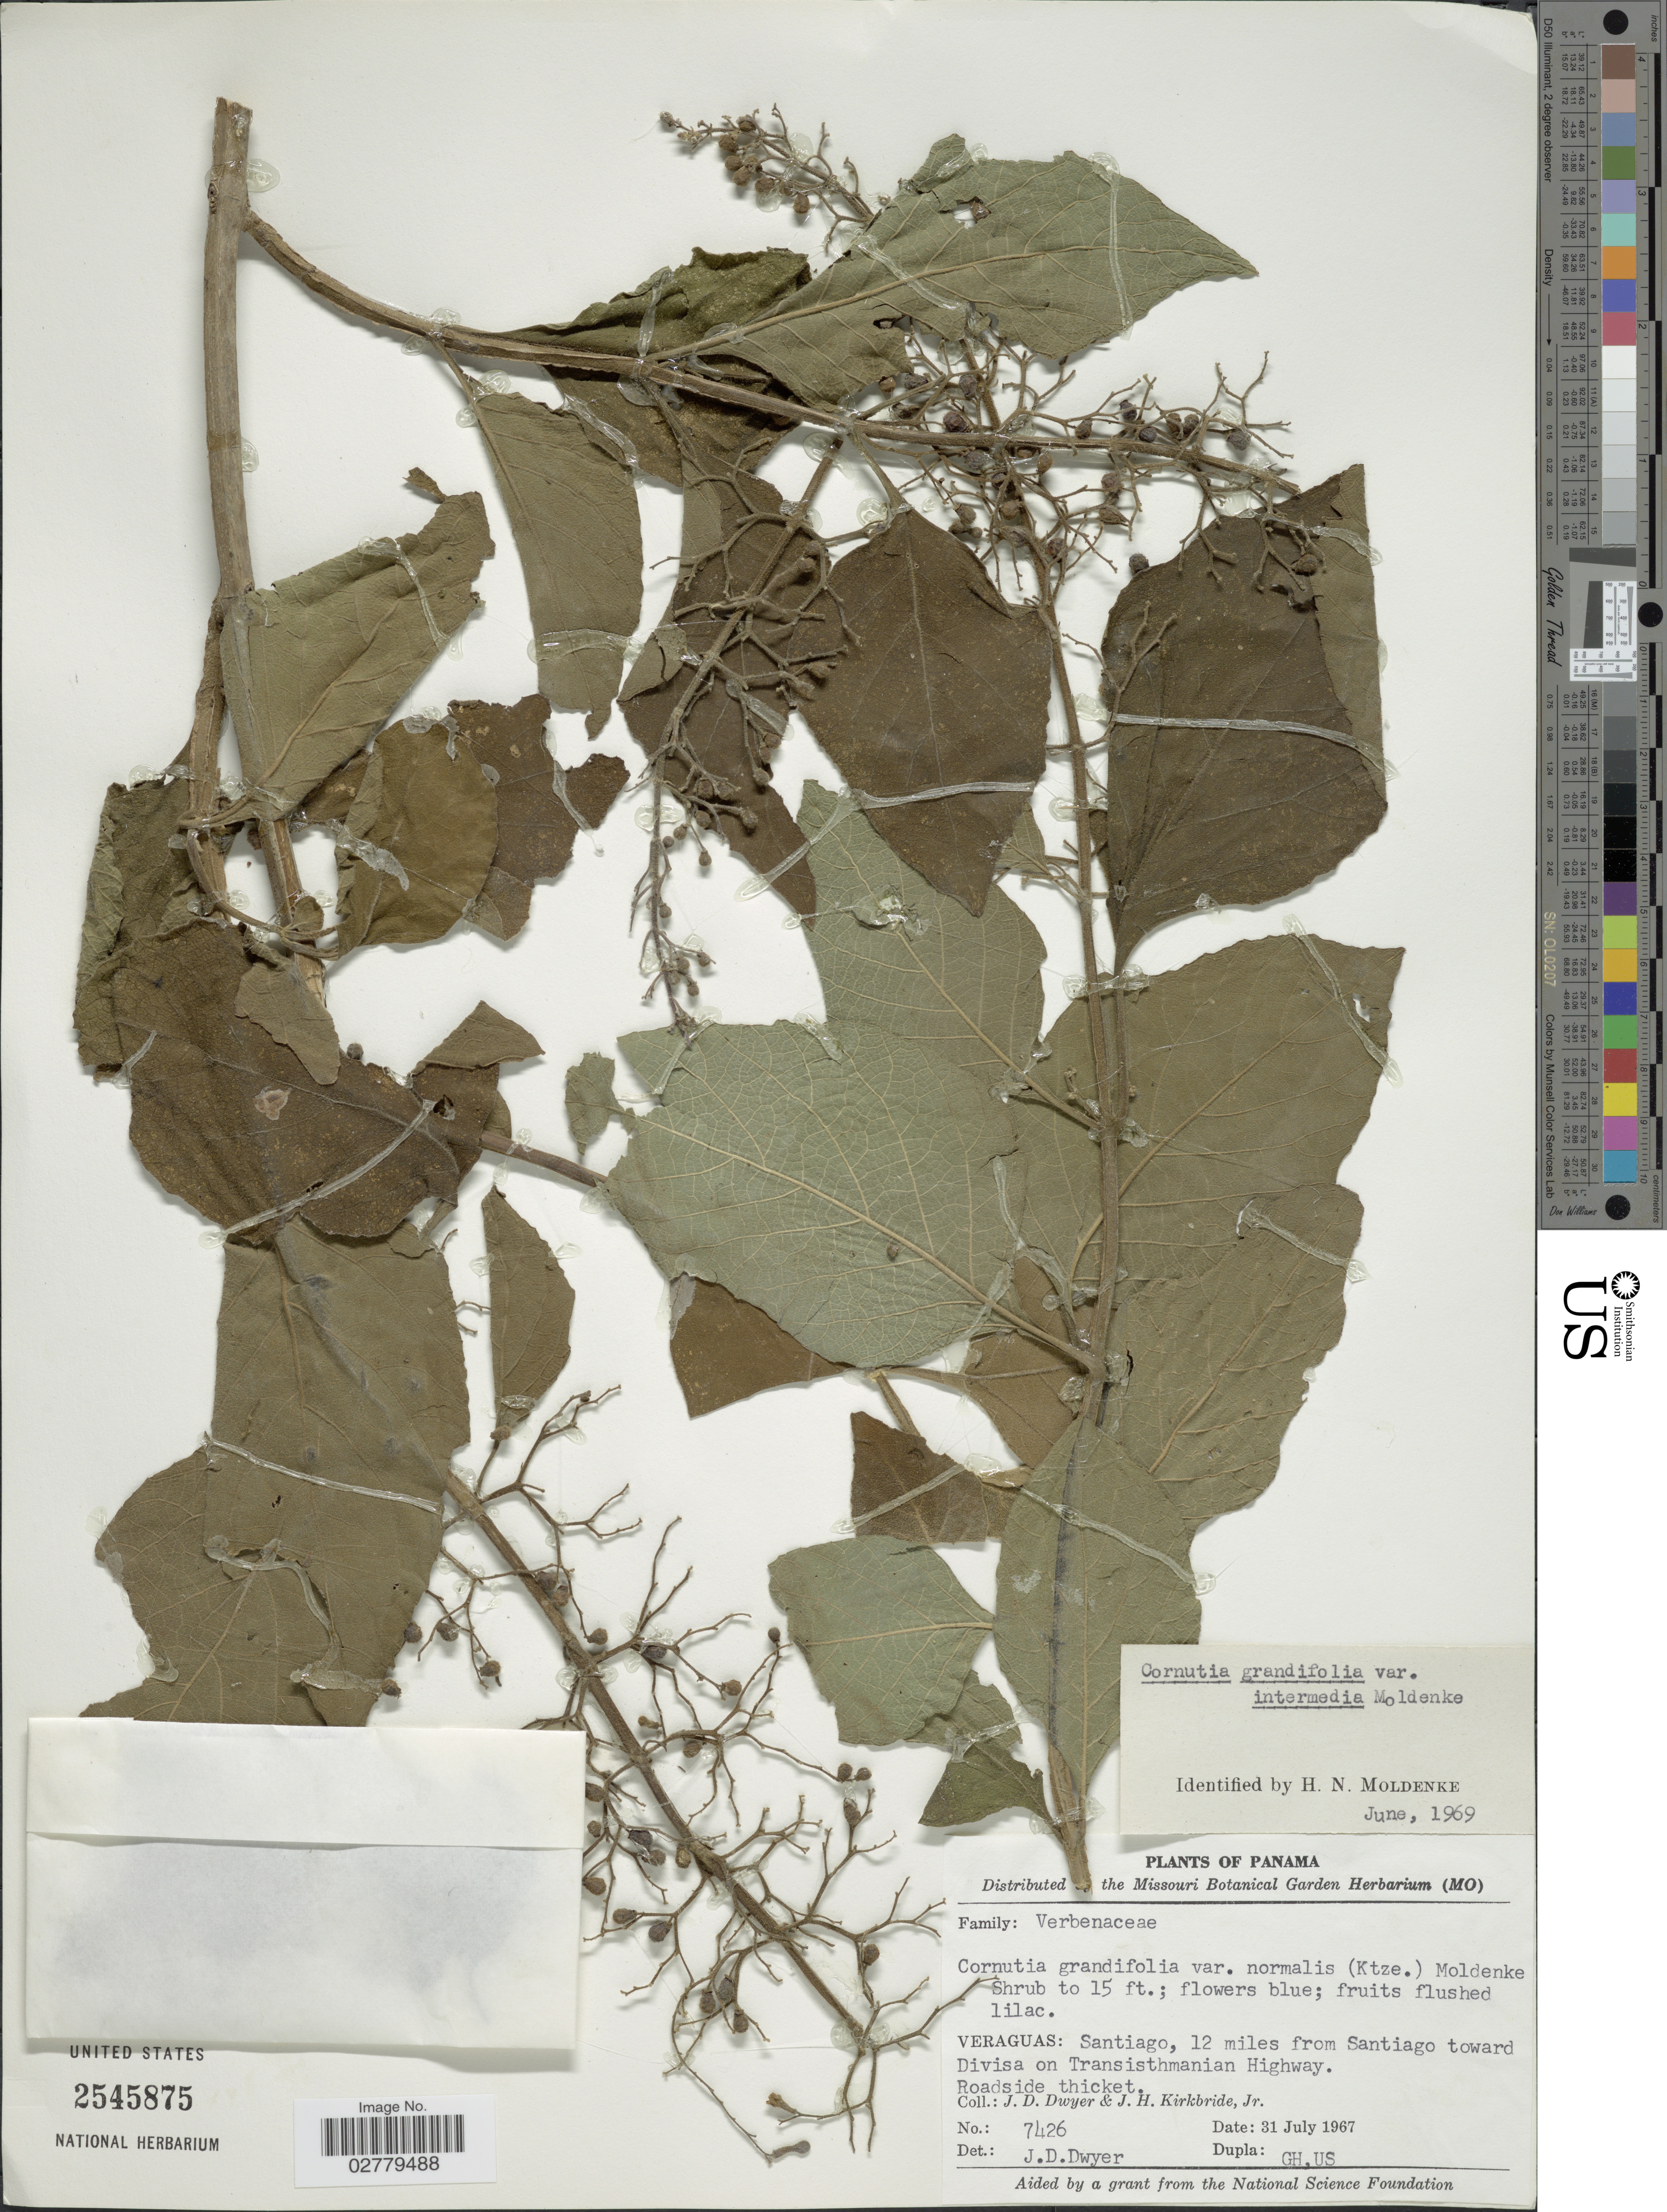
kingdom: Plantae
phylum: Tracheophyta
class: Magnoliopsida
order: Lamiales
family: Lamiaceae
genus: Cornutia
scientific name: Cornutia grandifolia var. intermedia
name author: Moldenke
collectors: J. D. Dwyer & J. H. Kirkbride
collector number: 7426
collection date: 1967-07-31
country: Panama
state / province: Veraguas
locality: Santiago, 12 miles from Santiago toward Divisa on Transisthmanian Highway.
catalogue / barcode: US 2545875